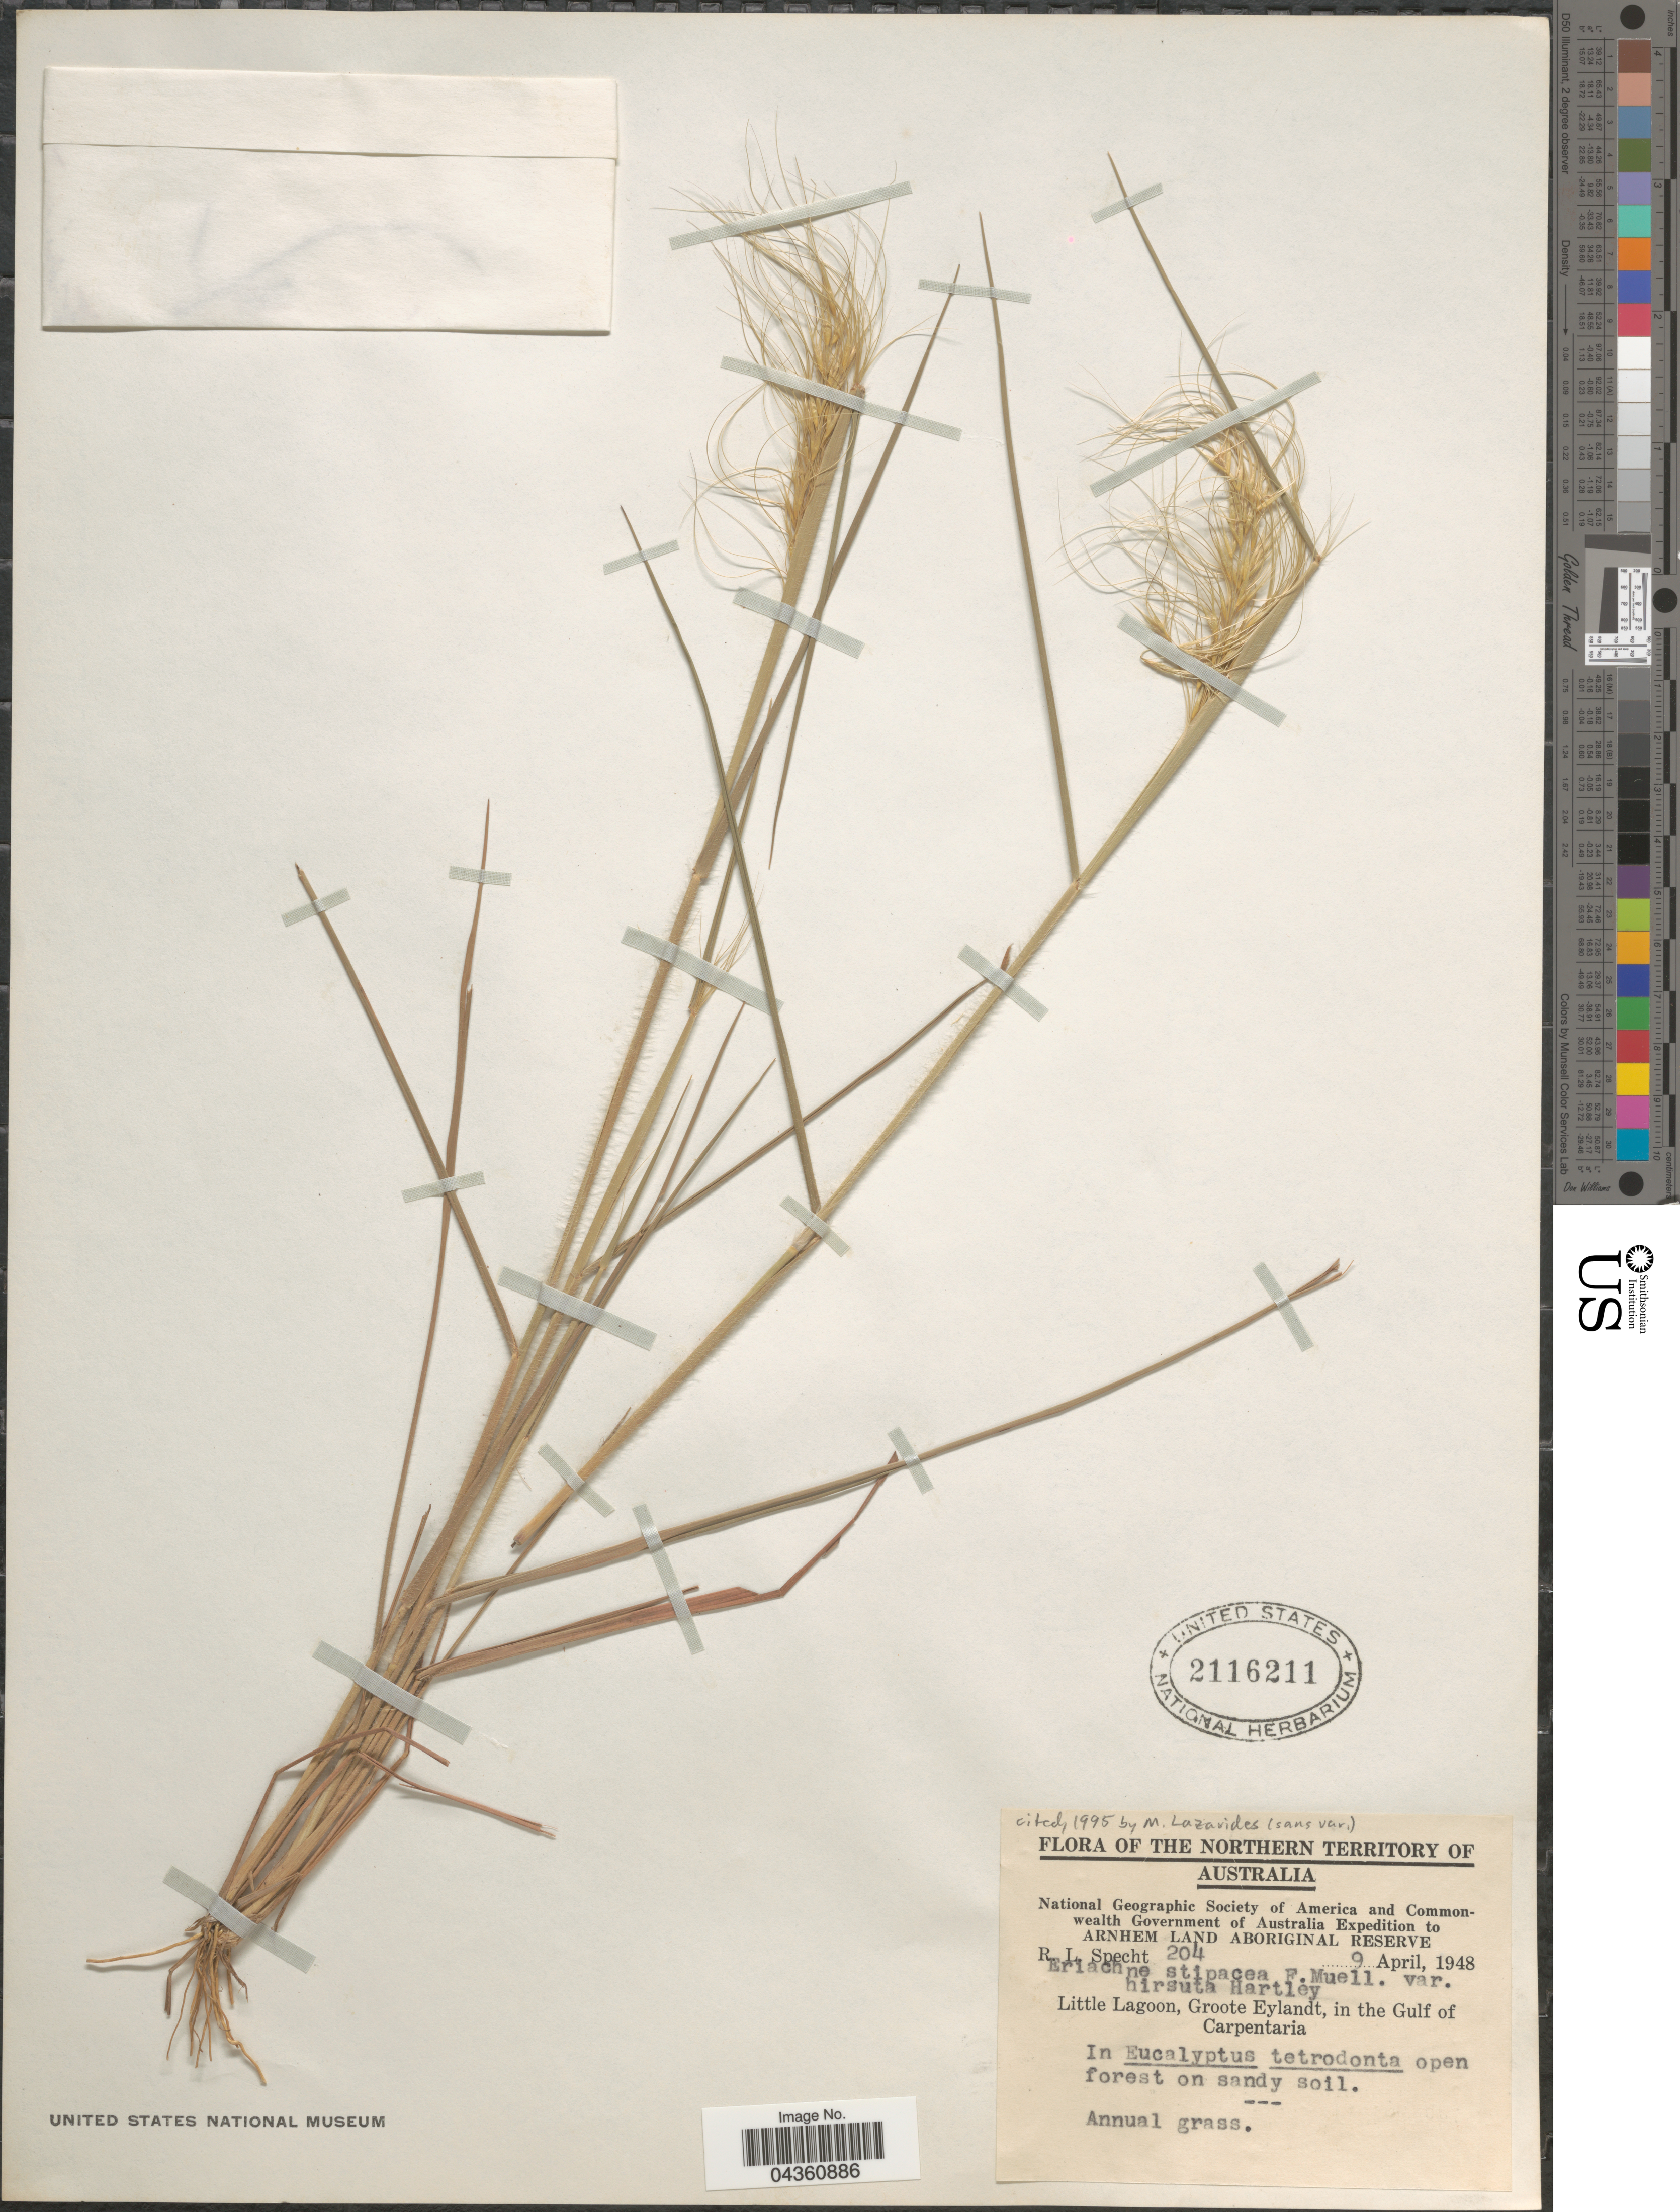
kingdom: Plantae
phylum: Tracheophyta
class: Liliopsida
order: Poales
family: Poaceae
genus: Eriachne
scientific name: Eriachne stipacea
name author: F. Muell.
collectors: R. L. Specht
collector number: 204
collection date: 1948-04-09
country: Australia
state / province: Northern Territory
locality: National Geographic Society of America and Commonwealth Government of Australia Expedition to Arnhem Land Aboriginal Reserve. Little Lagoon, Groote Eylandt, in the Gulf of Carpentaria.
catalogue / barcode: US 2116211